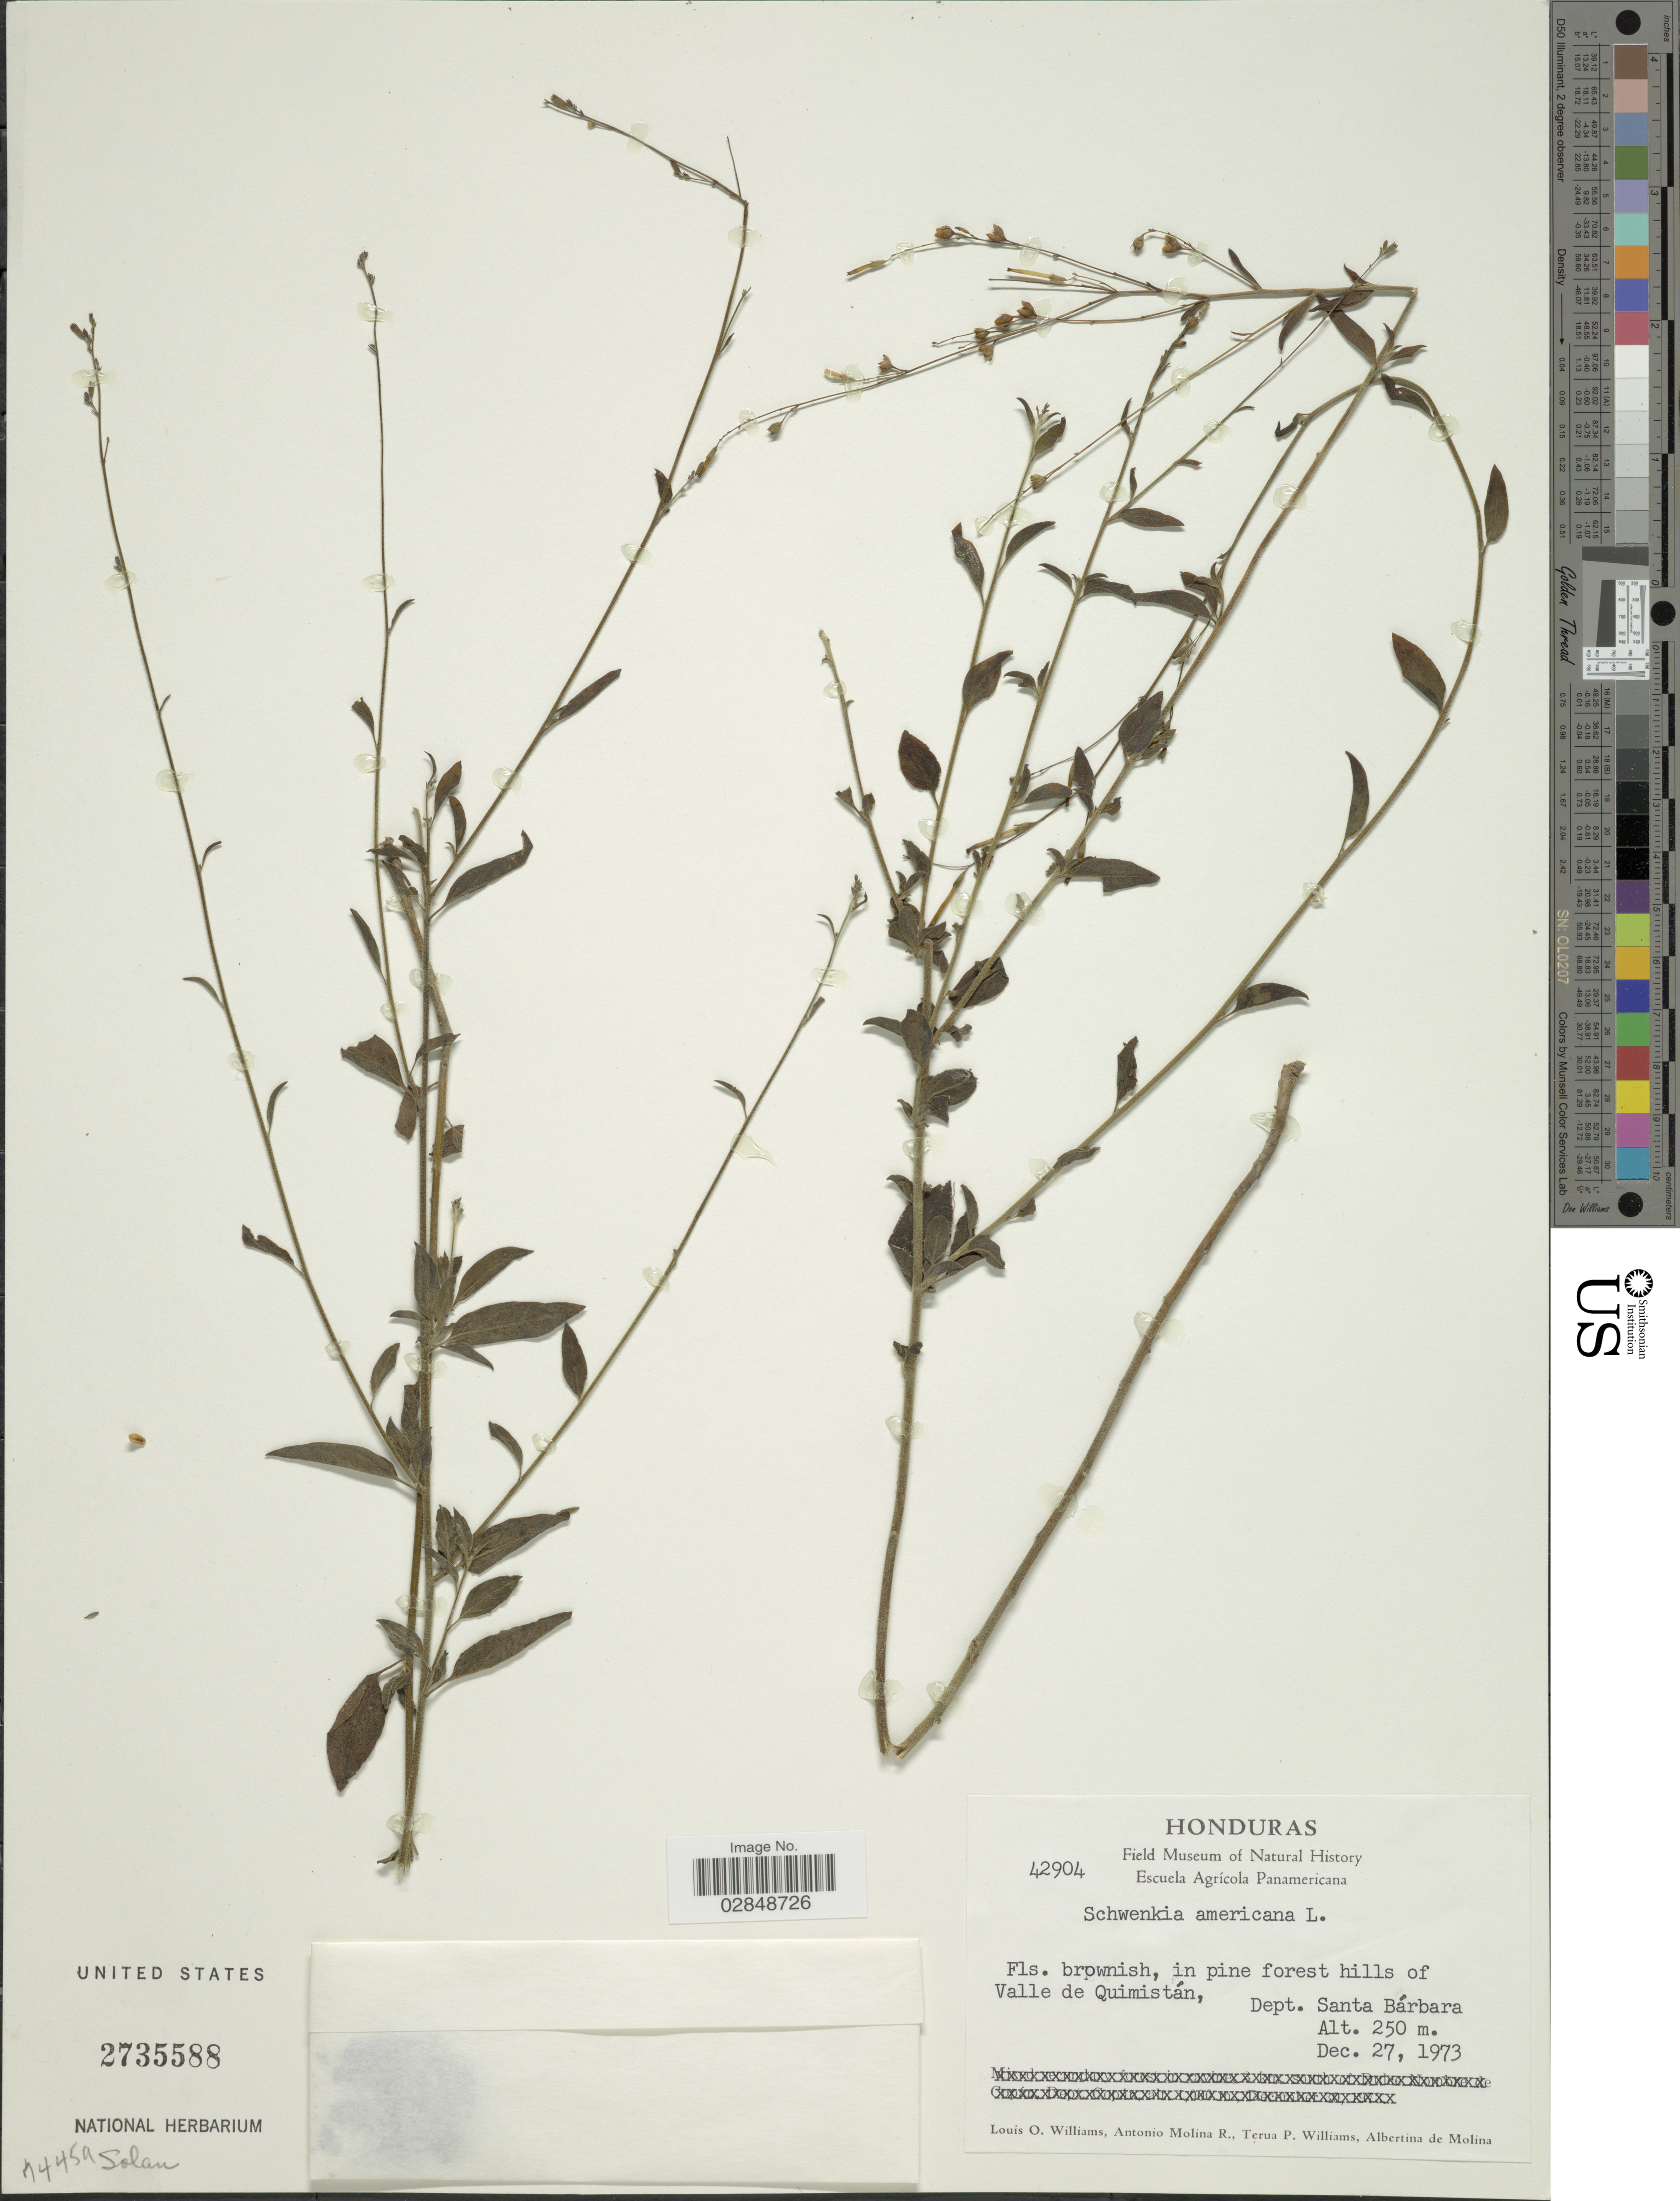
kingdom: Plantae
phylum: Tracheophyta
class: Magnoliopsida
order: Solanales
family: Solanaceae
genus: Schwenckia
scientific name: Schwenckia americana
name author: L.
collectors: L. O. Williams, A. Molina R., T. Williams & A. R. Molina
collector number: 42904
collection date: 1973-12-27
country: Honduras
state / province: Santa Bárbara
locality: In pine forest hills of Valle de Quimistán, Dept. Santa Bárbara.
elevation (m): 250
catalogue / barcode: US 2735588